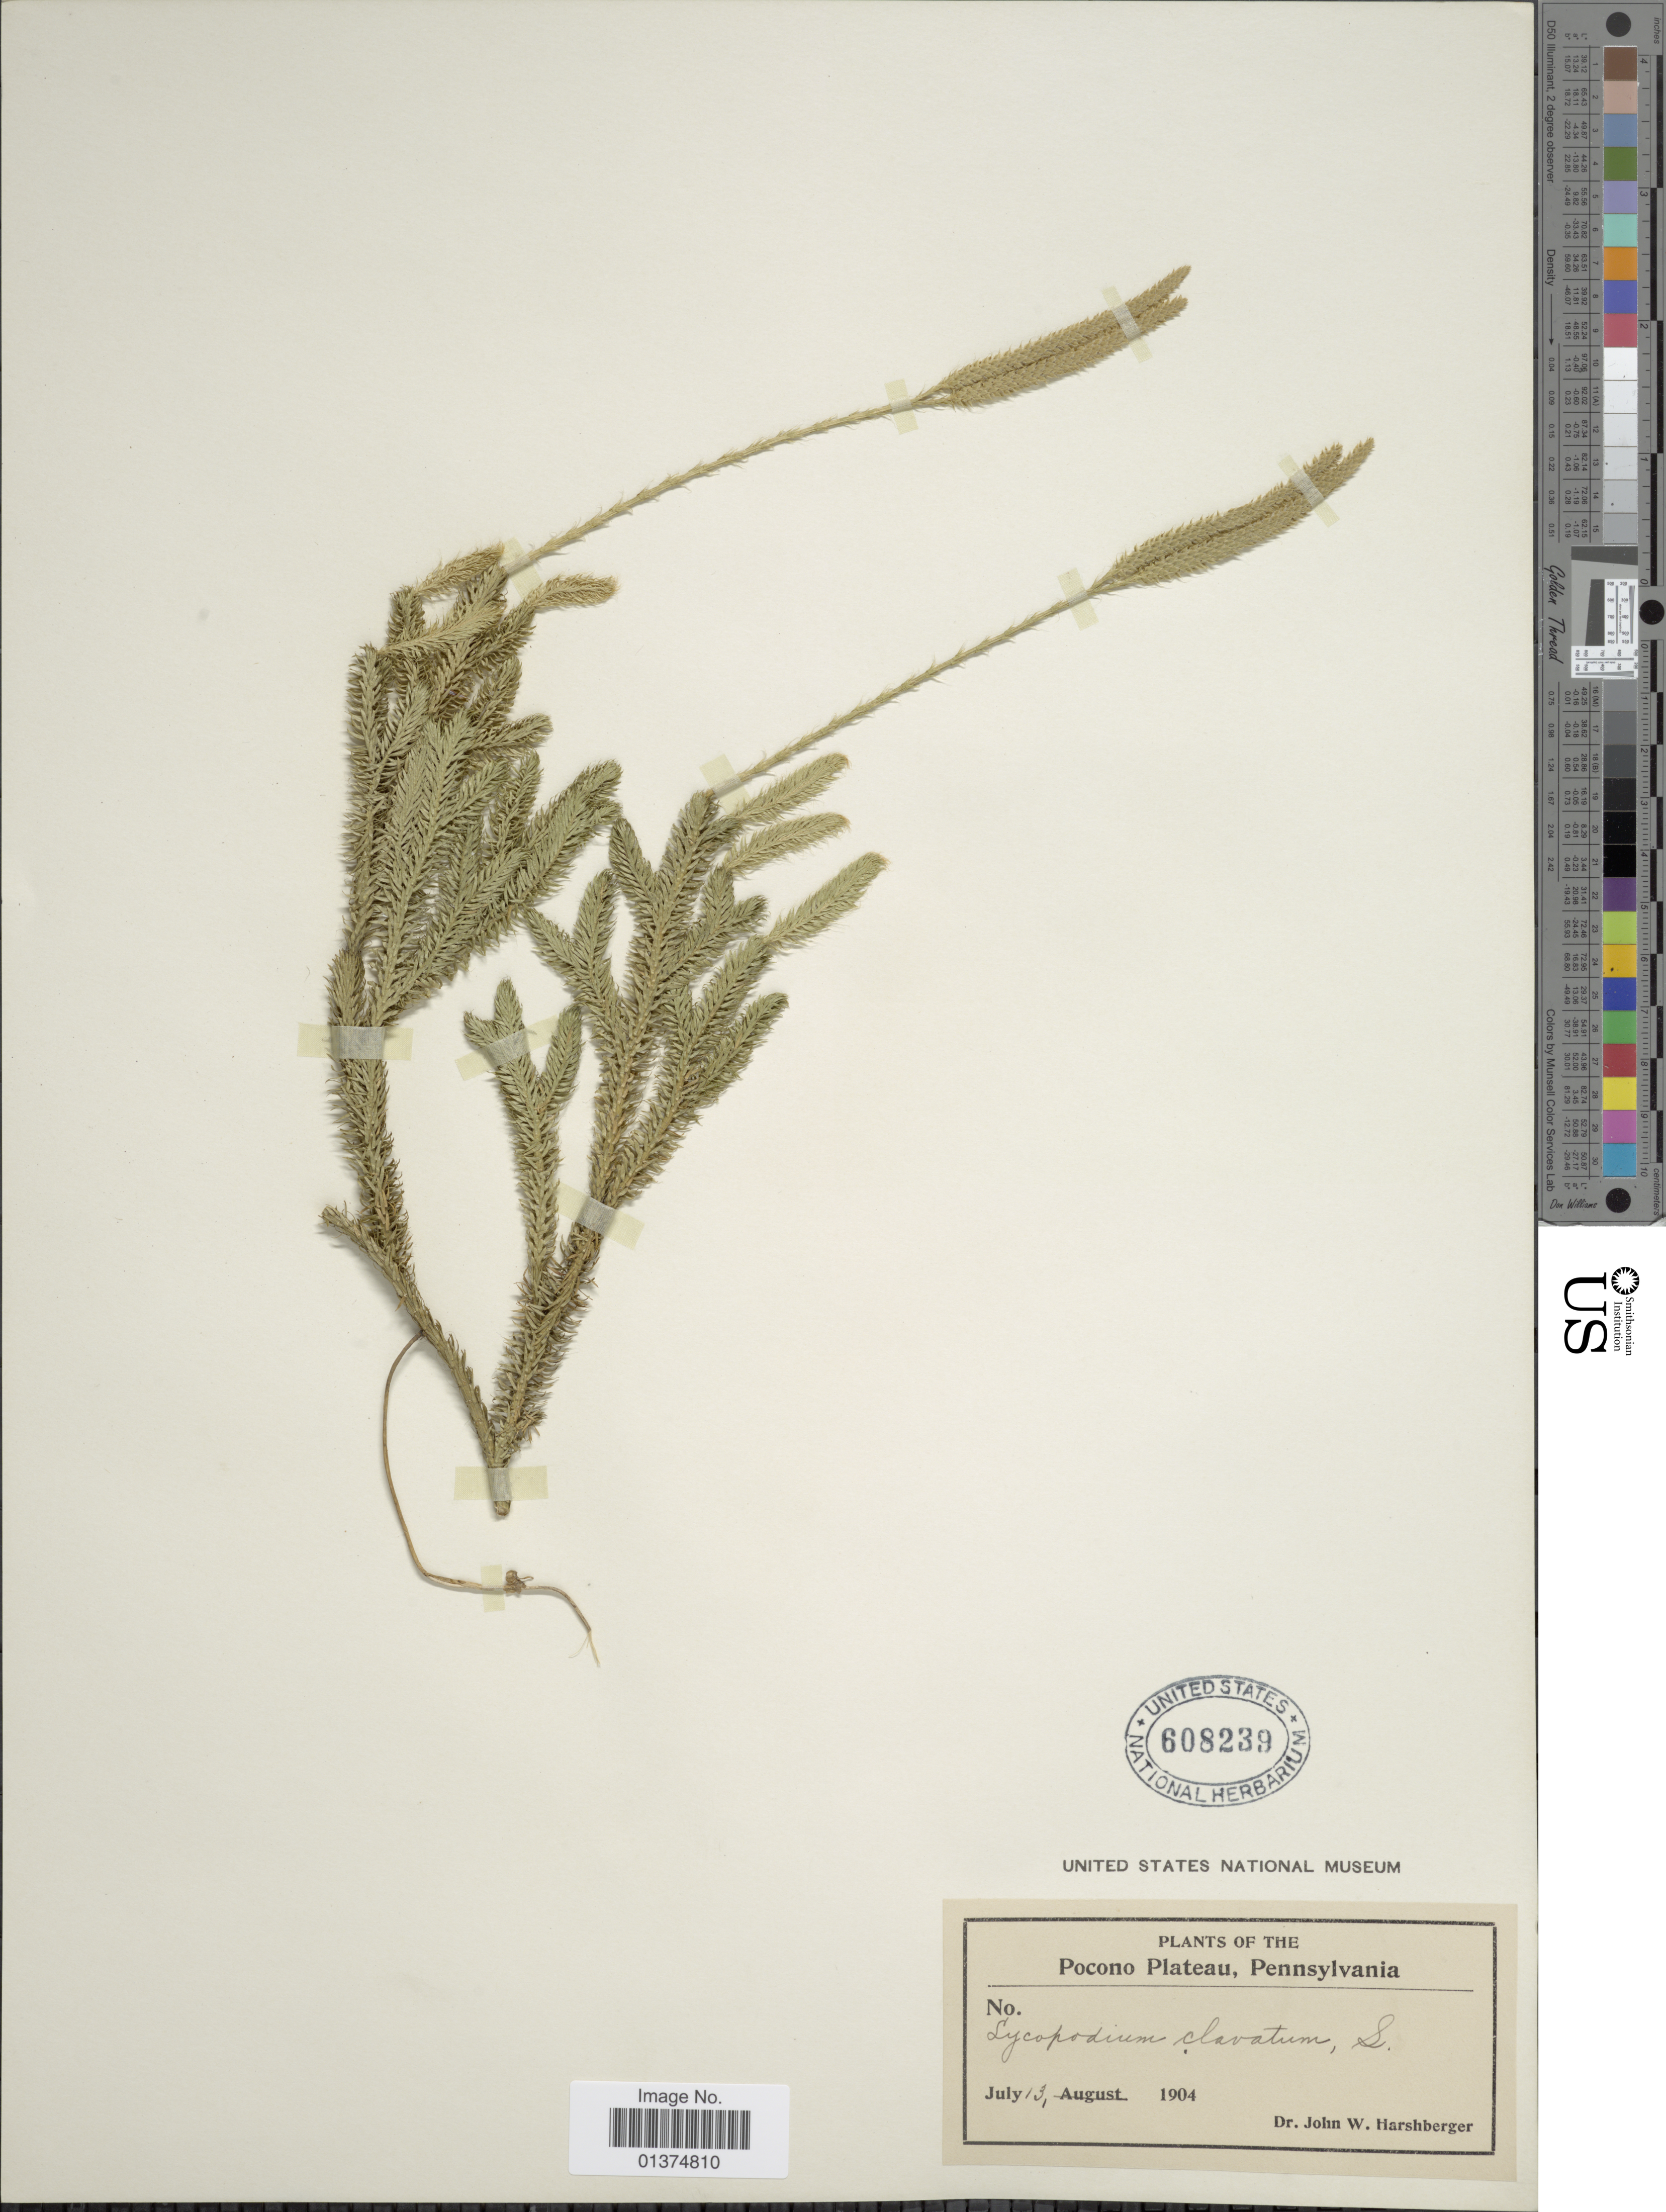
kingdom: Plantae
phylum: Tracheophyta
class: Lycopodiopsida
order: Lycopodiales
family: Lycopodiaceae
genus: Lycopodium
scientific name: Lycopodium clavatum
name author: L.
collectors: J. W. Harshberger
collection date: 1904-07-13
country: United States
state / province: Pennsylvania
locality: Pocoono Plateau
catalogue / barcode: US 608239